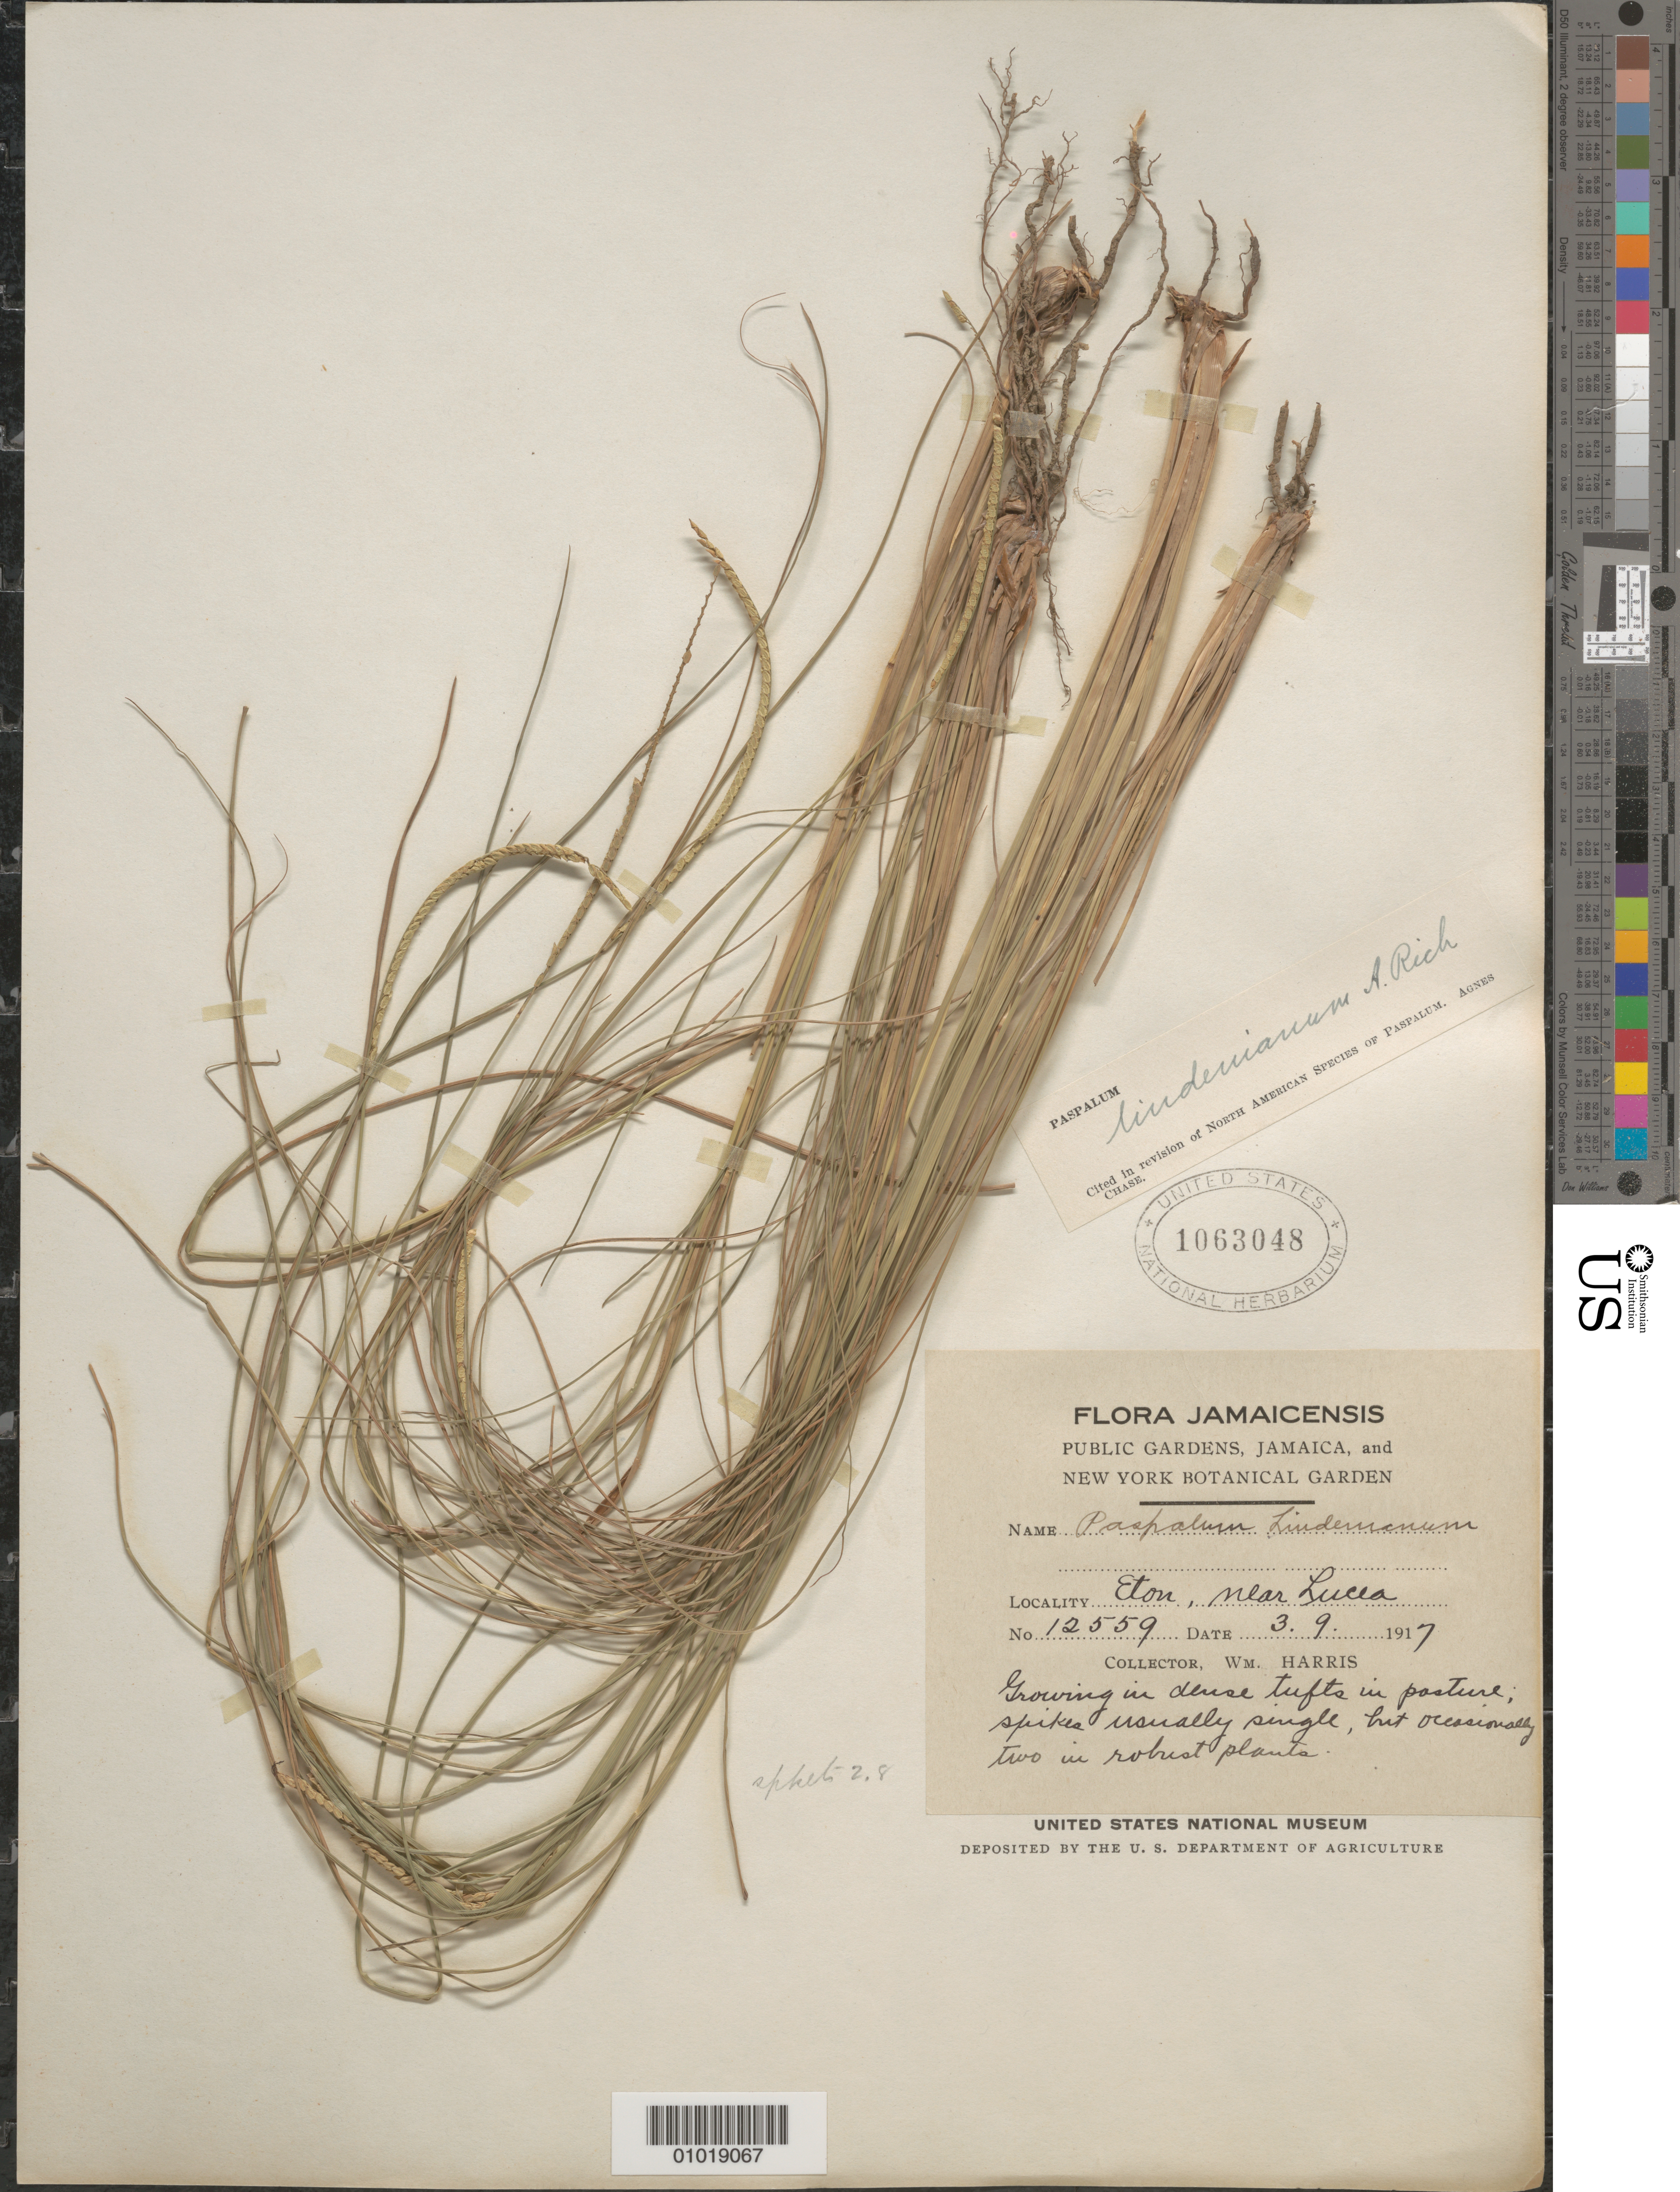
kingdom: Plantae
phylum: Tracheophyta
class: Liliopsida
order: Poales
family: Poaceae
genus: Paspalum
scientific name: Paspalum lindenianum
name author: A. Rich.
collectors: W. Harris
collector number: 12559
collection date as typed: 03 Sep 1917 or 09 Mar 1917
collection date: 1917-03-09 or 1917-09-03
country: Jamaica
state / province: Hanover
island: Jamaica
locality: Eton, near Lucea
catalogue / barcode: US 1063048